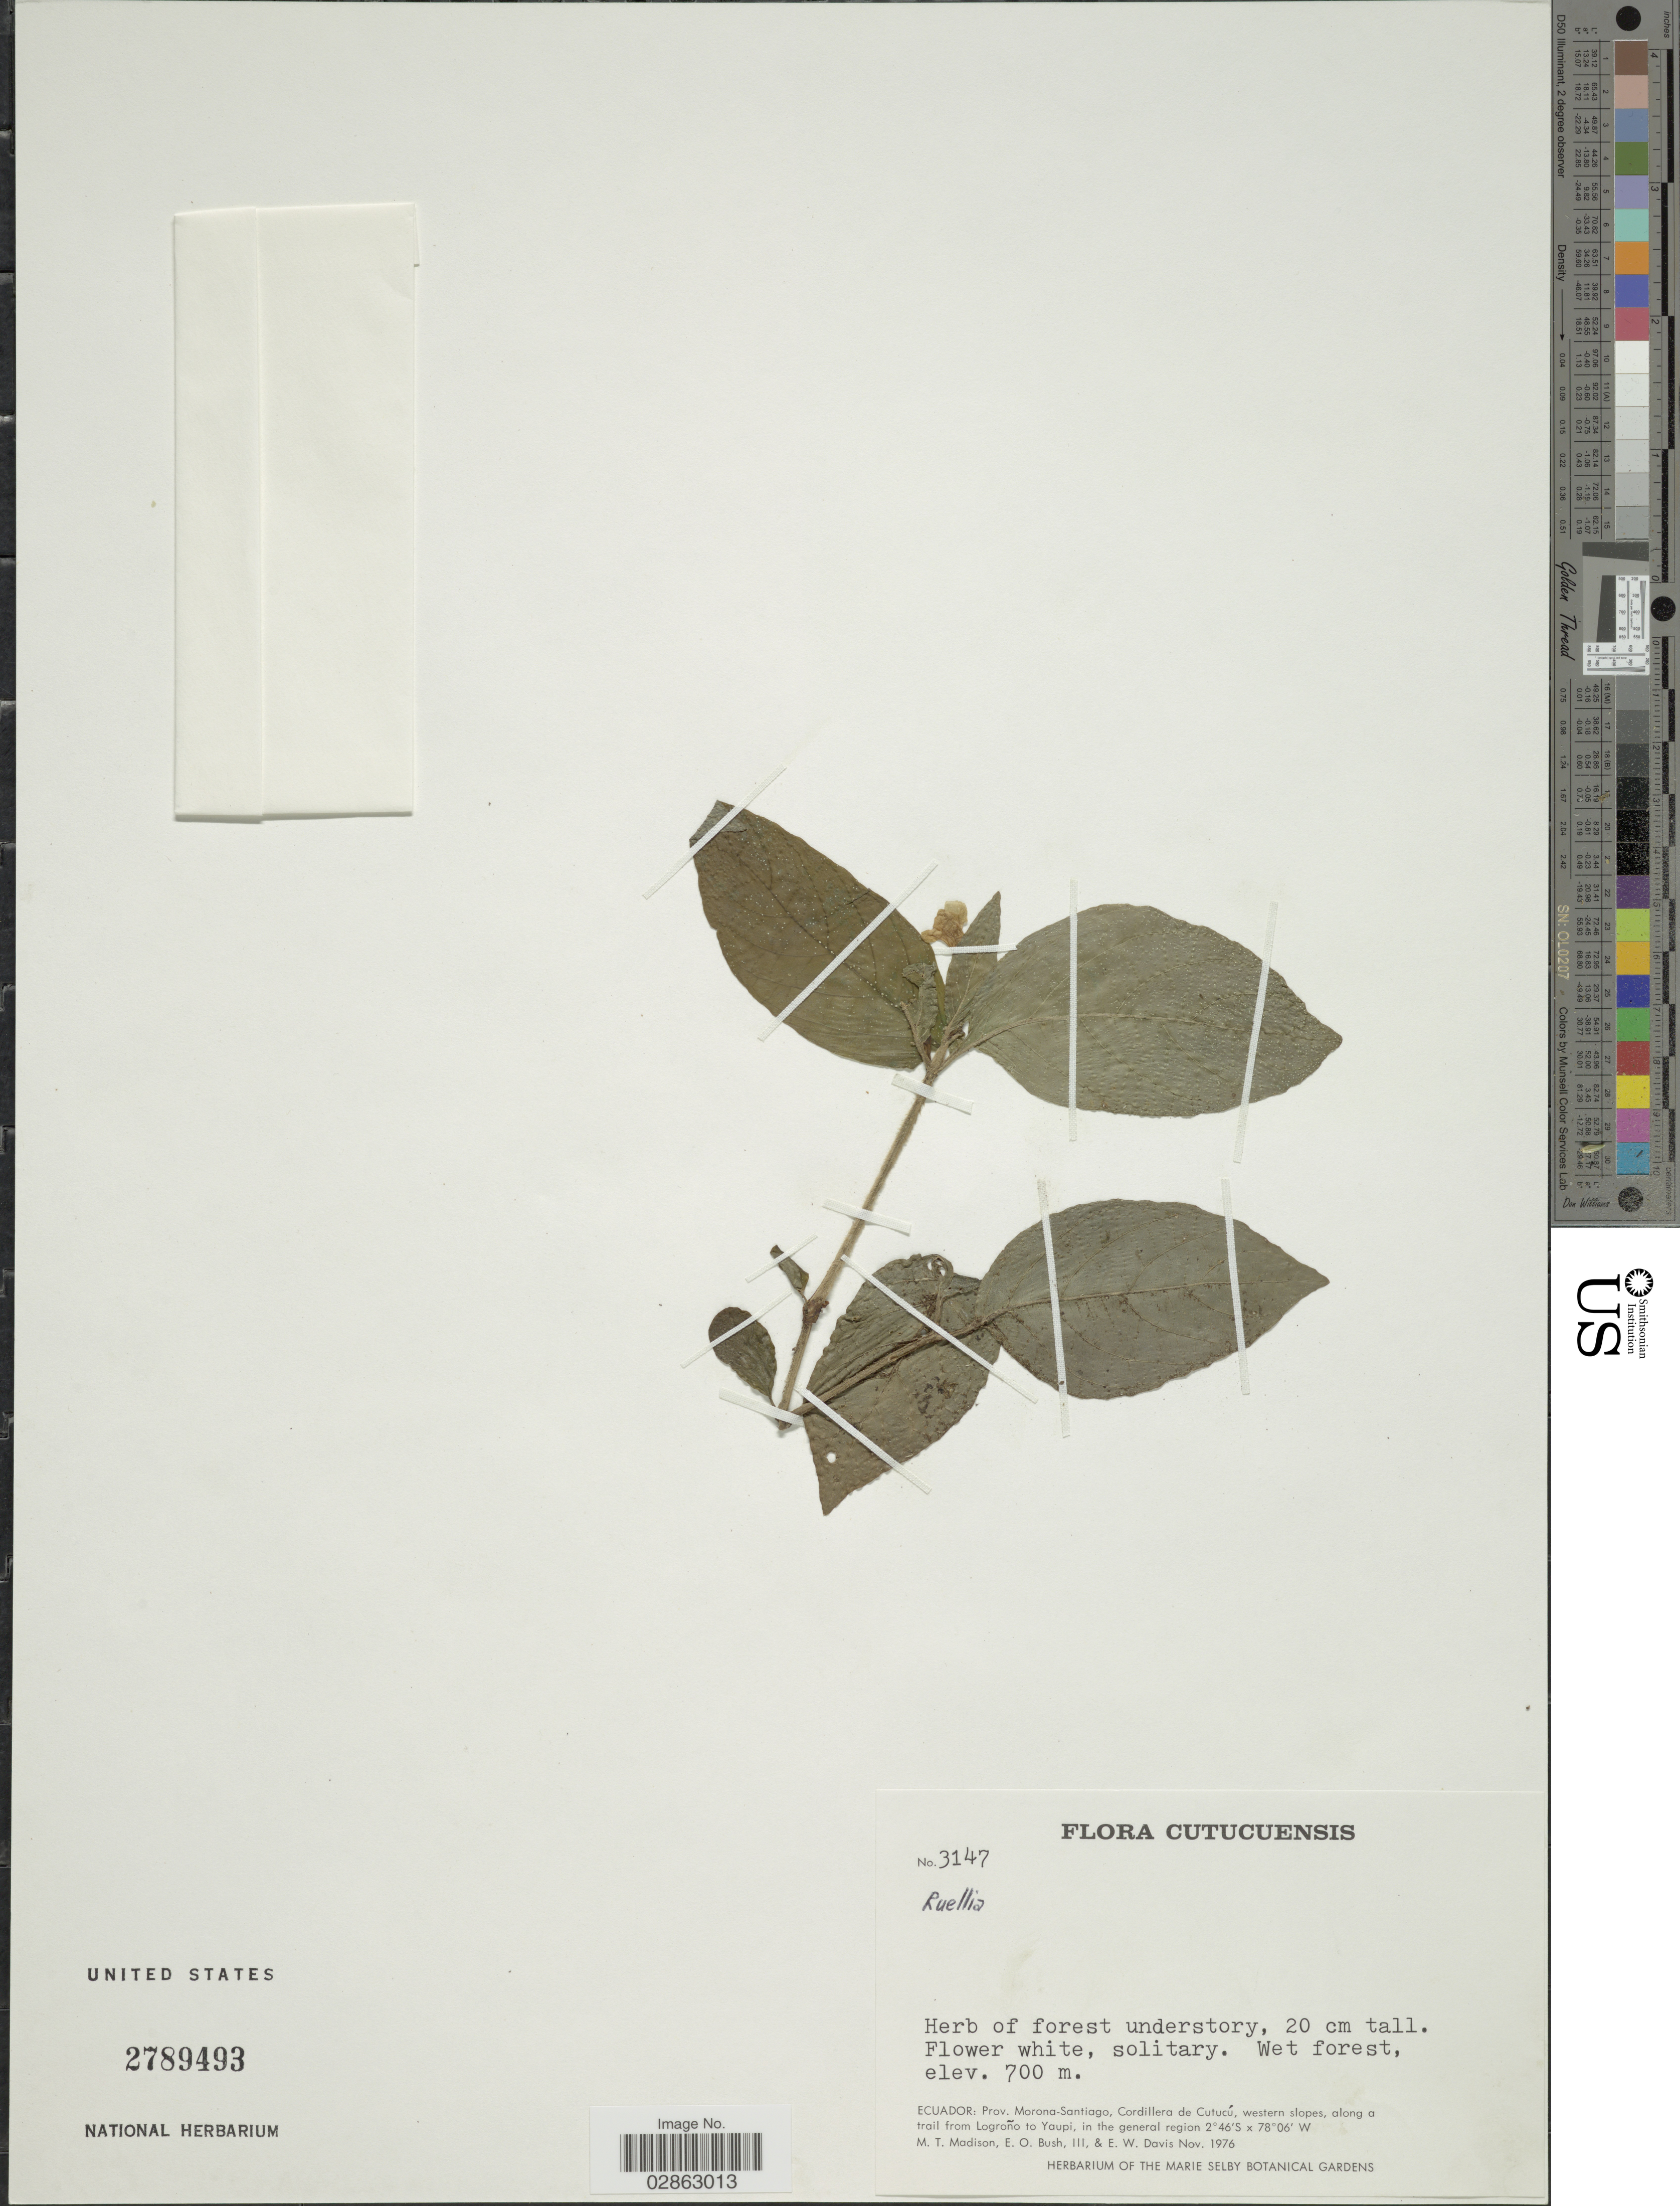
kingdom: Plantae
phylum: Tracheophyta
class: Magnoliopsida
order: Lamiales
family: Acanthaceae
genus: Ruellia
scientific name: Ruellia sp.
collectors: M. T. Madison, E. O. Bush & E. W. Davis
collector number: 3147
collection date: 1976-11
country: Ecuador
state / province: Morona-Santiago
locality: Cutucuensis. Cordillera de Cutucú, western slopes, along a trail from Logroño to Yaupi, in the general region.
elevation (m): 700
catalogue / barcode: US 2789493